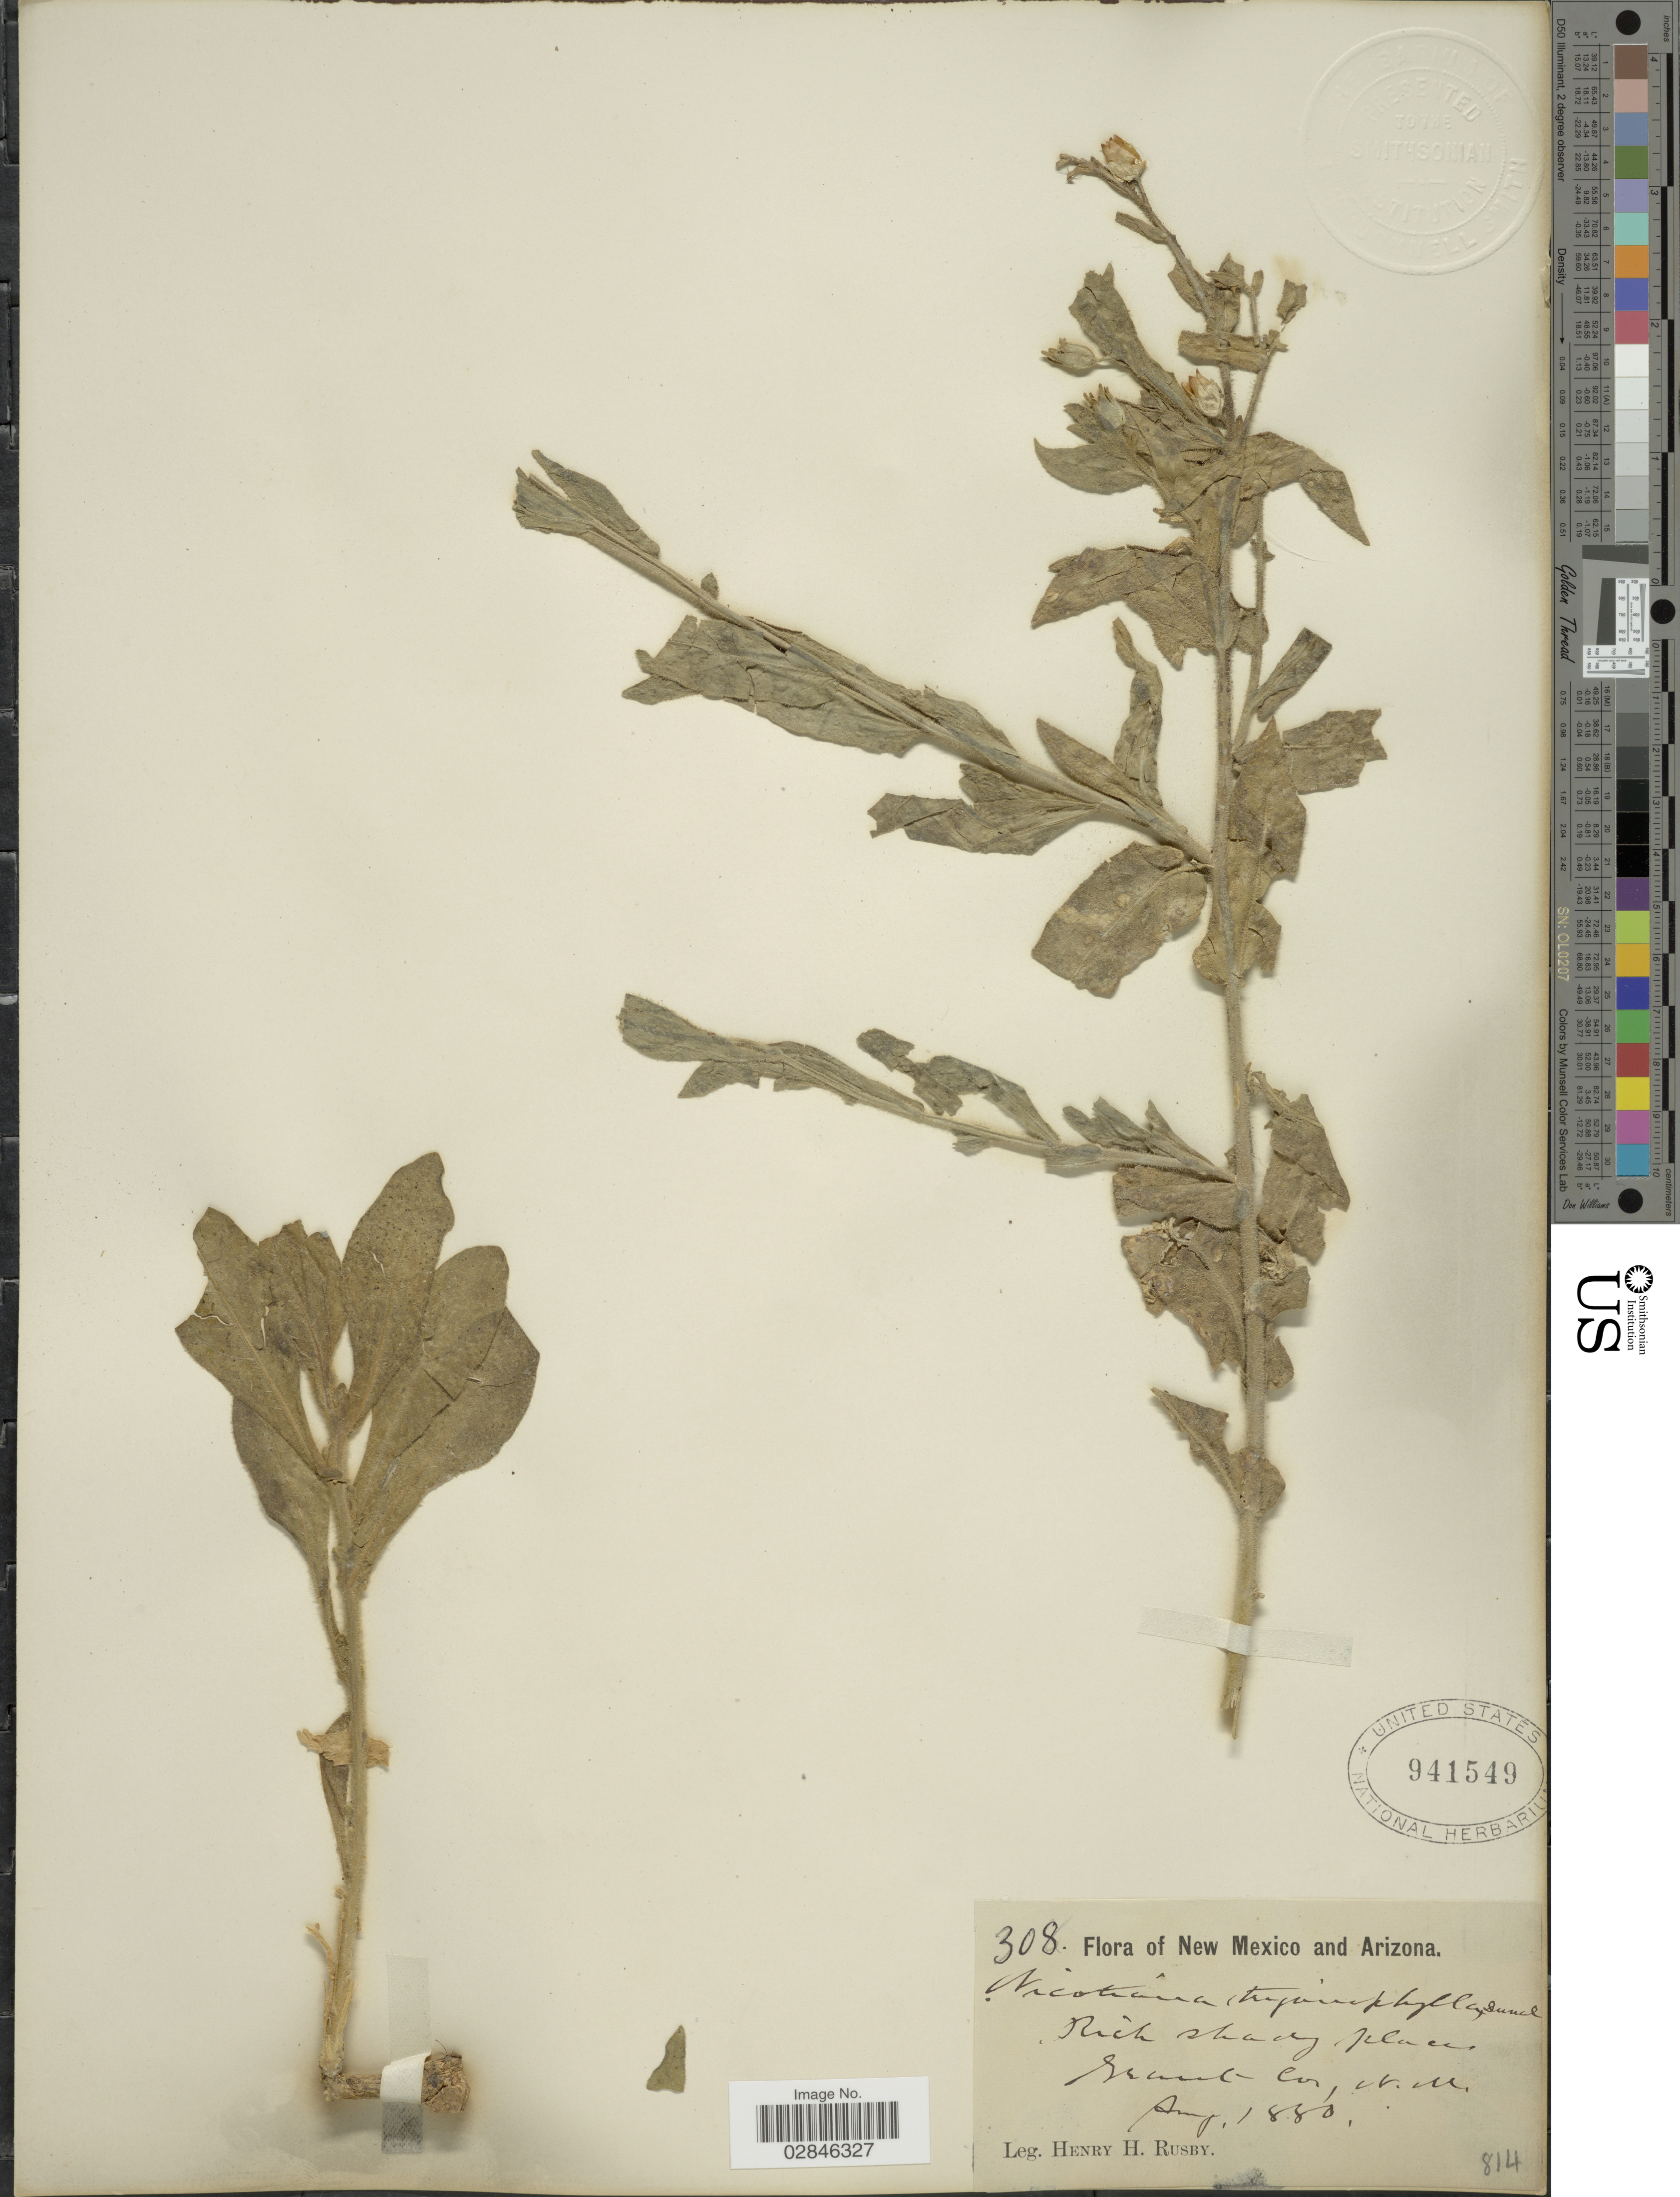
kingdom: Plantae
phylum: Tracheophyta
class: Magnoliopsida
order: Solanales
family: Solanaceae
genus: Nicotiana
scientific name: Nicotiana trigonophylla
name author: Dunal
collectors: H. H. Rusby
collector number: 308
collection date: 1880-08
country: United States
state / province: New Mexico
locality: Grant Co, N. M.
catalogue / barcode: US 941549